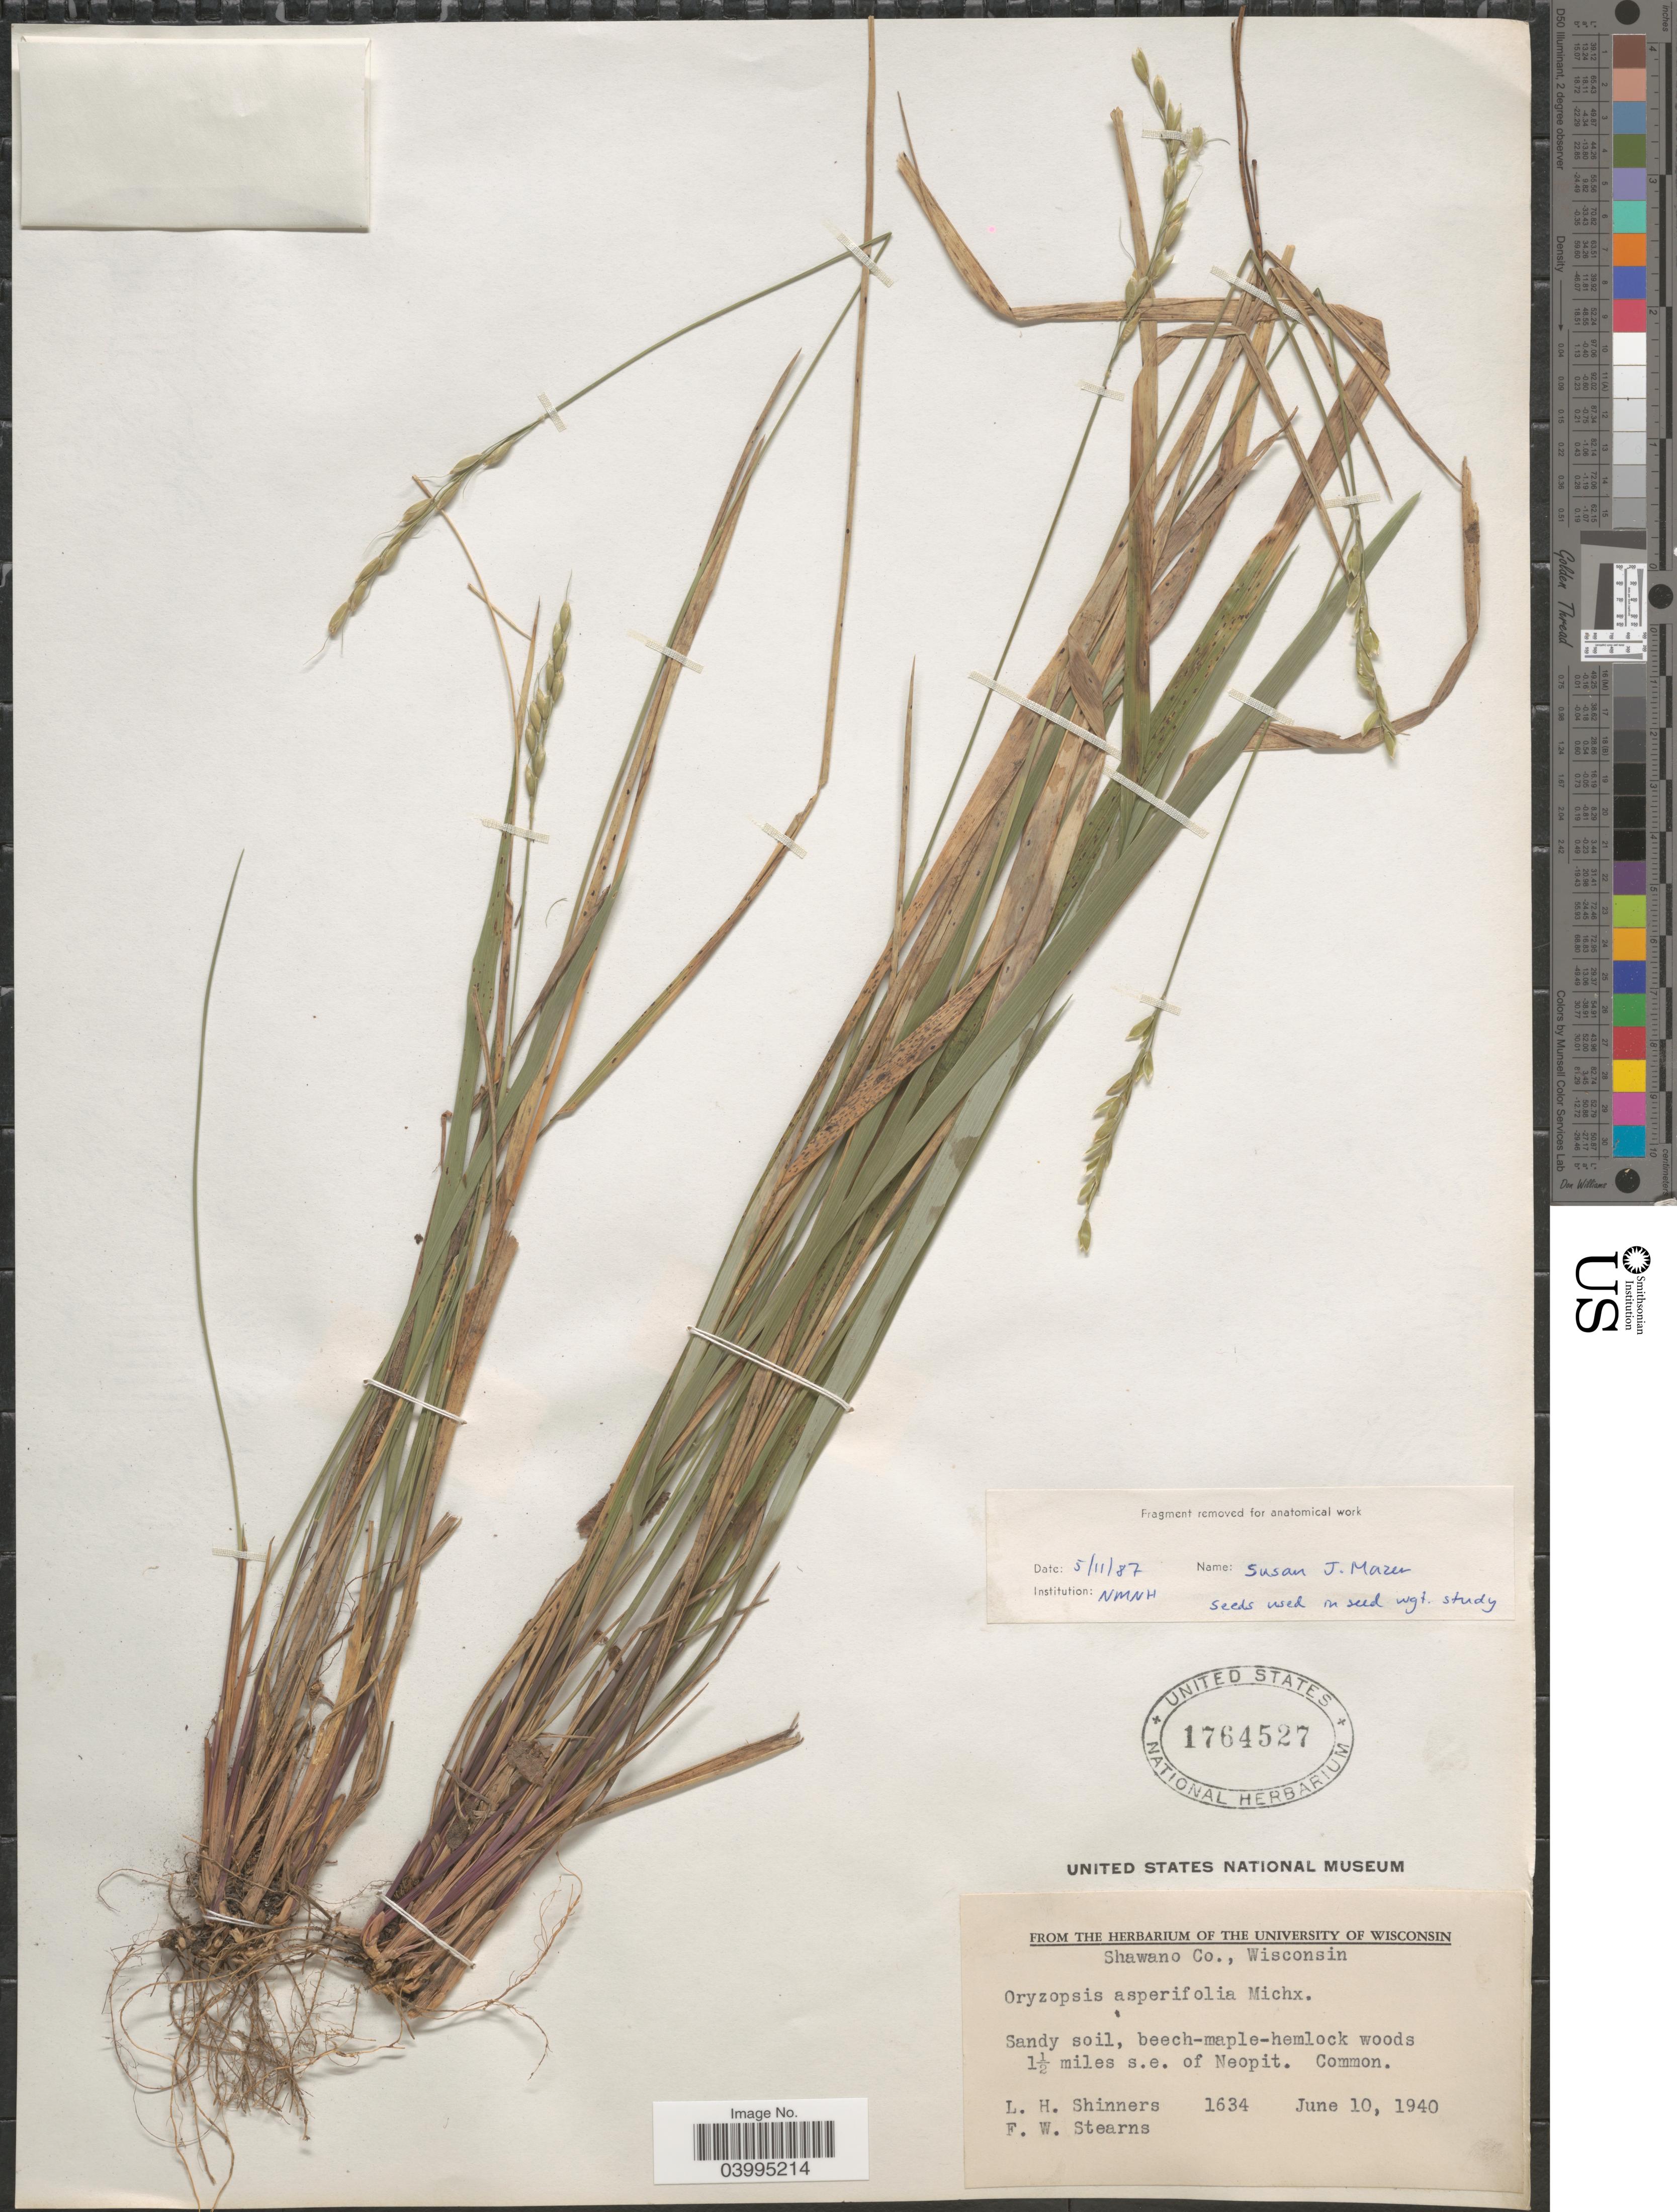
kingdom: Plantae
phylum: Tracheophyta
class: Liliopsida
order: Poales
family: Poaceae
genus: Oryzopsis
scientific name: Oryzopsis asperifolia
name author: Michx.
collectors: L. H. Shinners & F. Stearns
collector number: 1634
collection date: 1940-06-10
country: United States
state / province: Wisconsin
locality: Shawano Co. Sandy soil, beech-maple-hemlock woods 1½ miles s. e. of Neopit.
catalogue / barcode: US 1764527